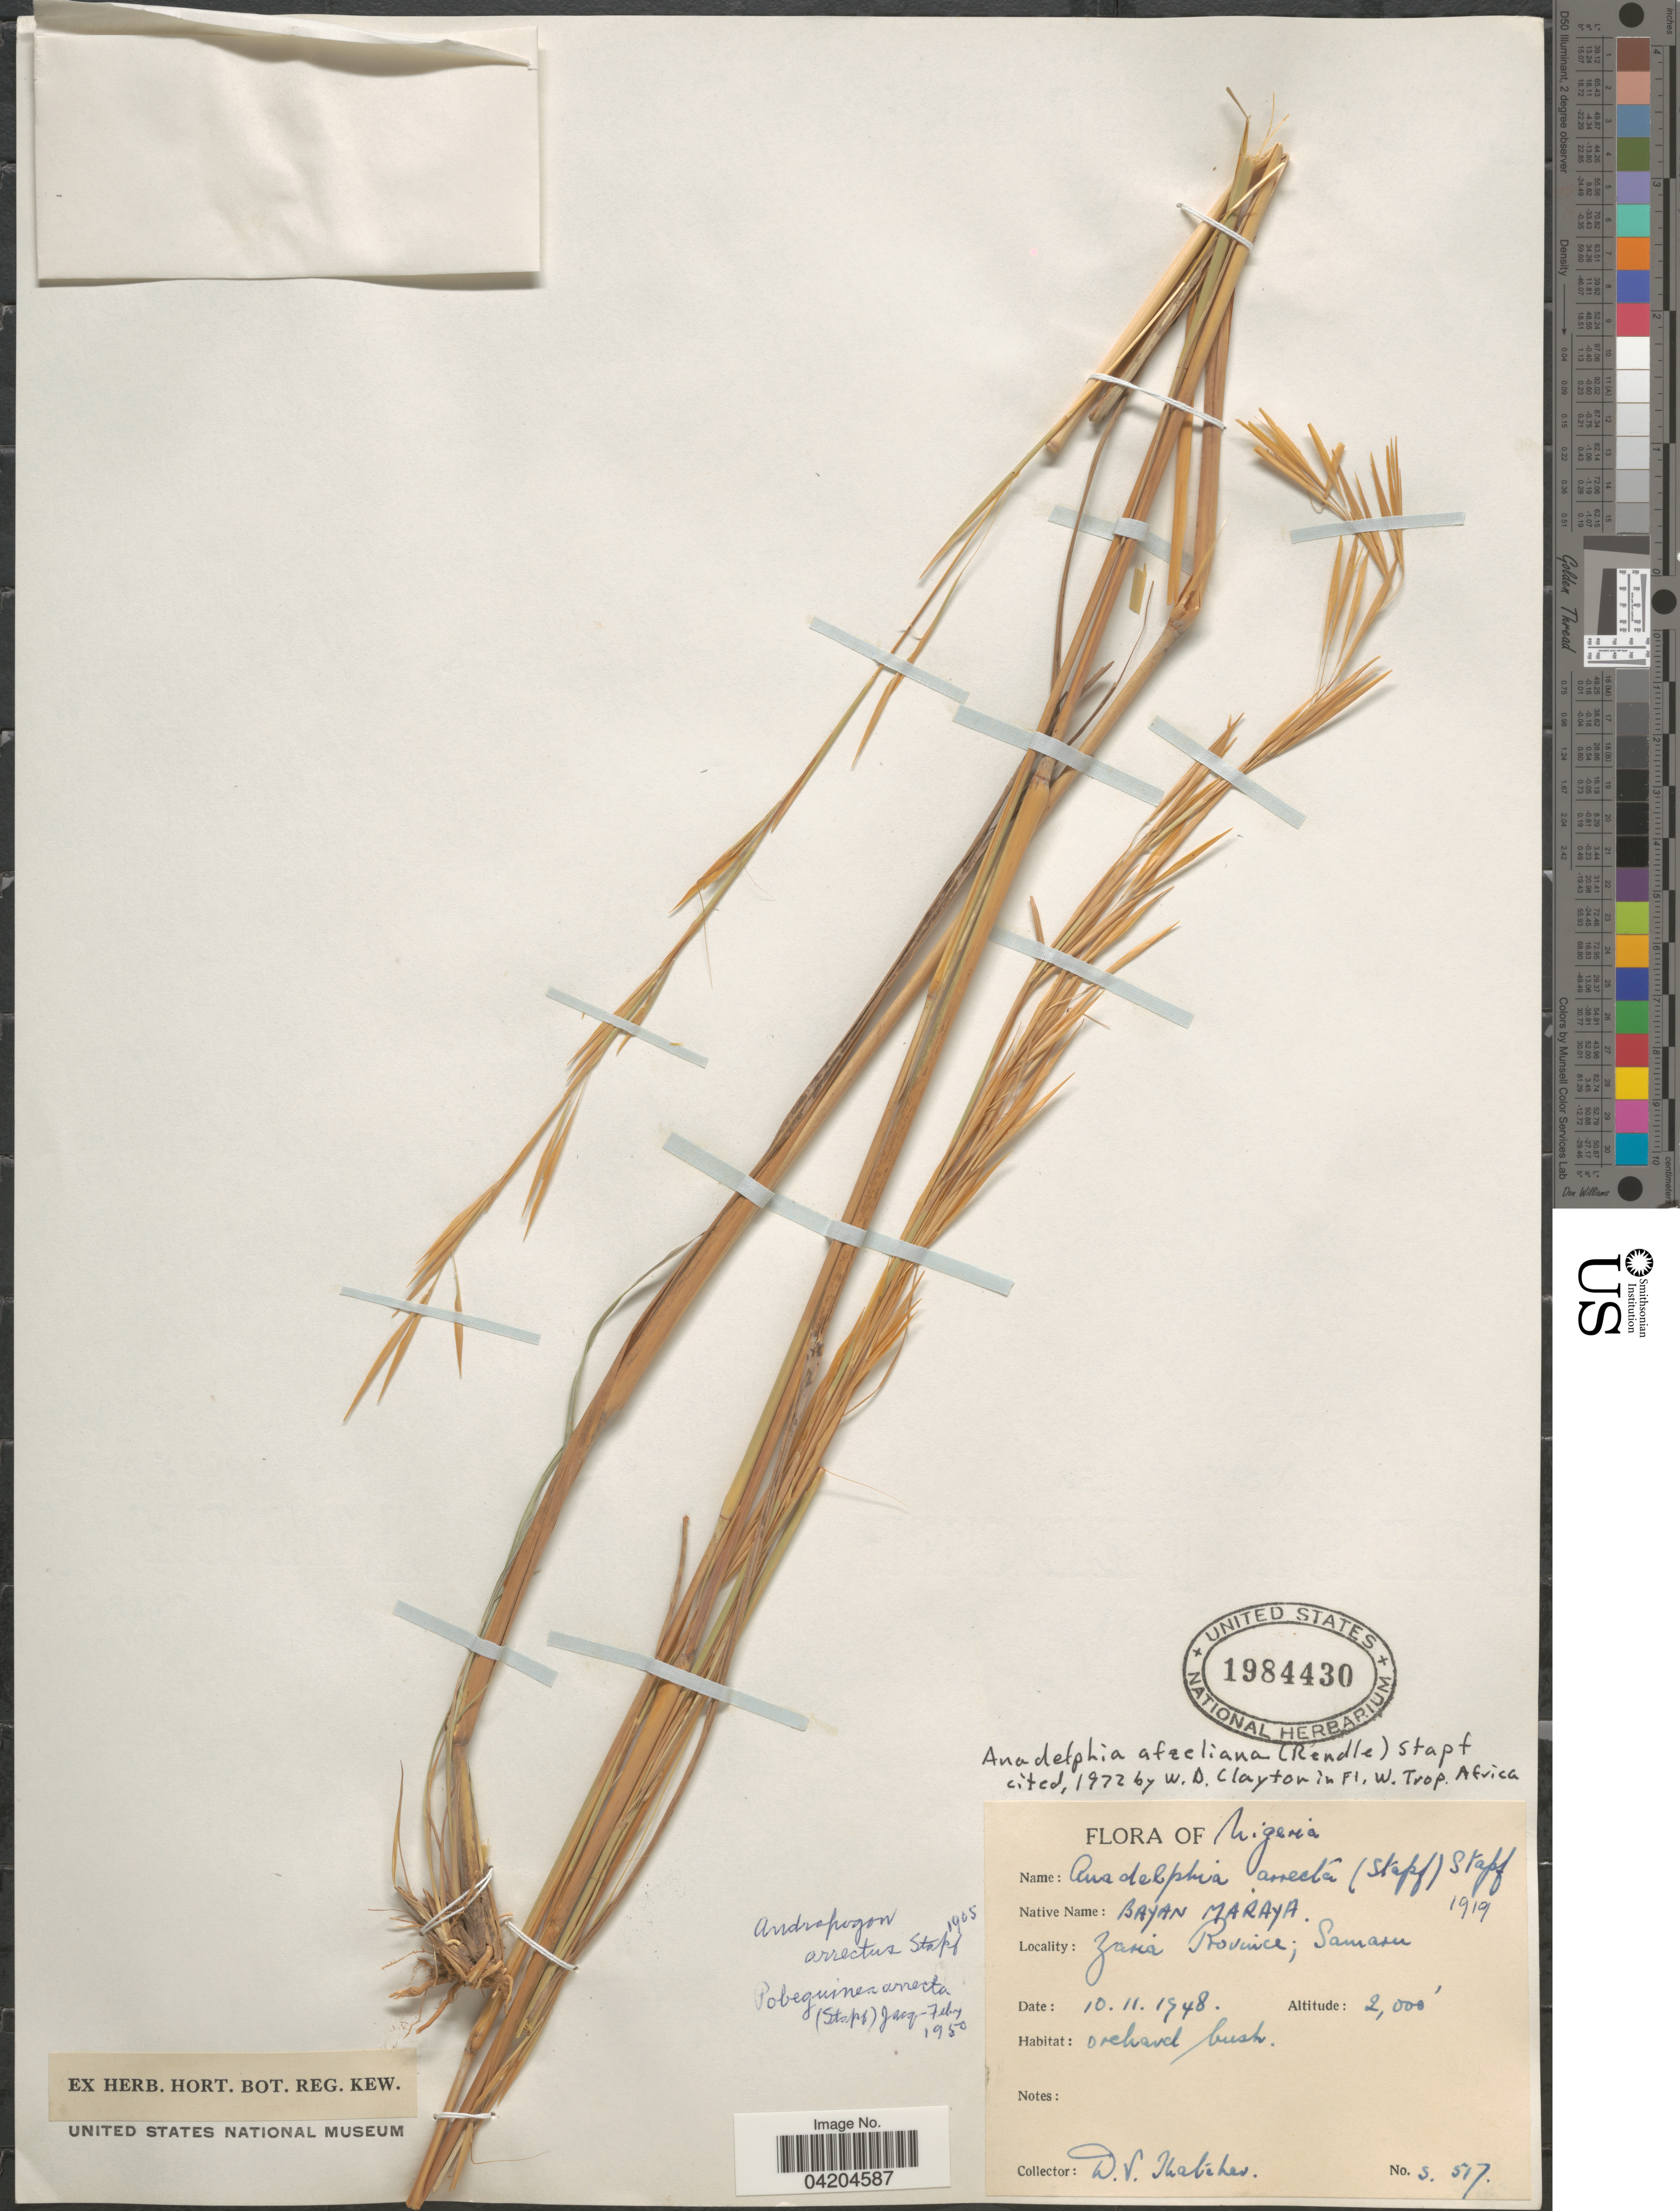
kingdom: Plantae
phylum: Tracheophyta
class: Liliopsida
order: Poales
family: Poaceae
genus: Anadelphia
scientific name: Anadelphia afzeliana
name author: Stapf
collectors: D. Thatcher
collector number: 5.517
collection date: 1948-11-10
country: Nigeria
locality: Zaria Province; Samasu.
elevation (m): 610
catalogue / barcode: US 1984430